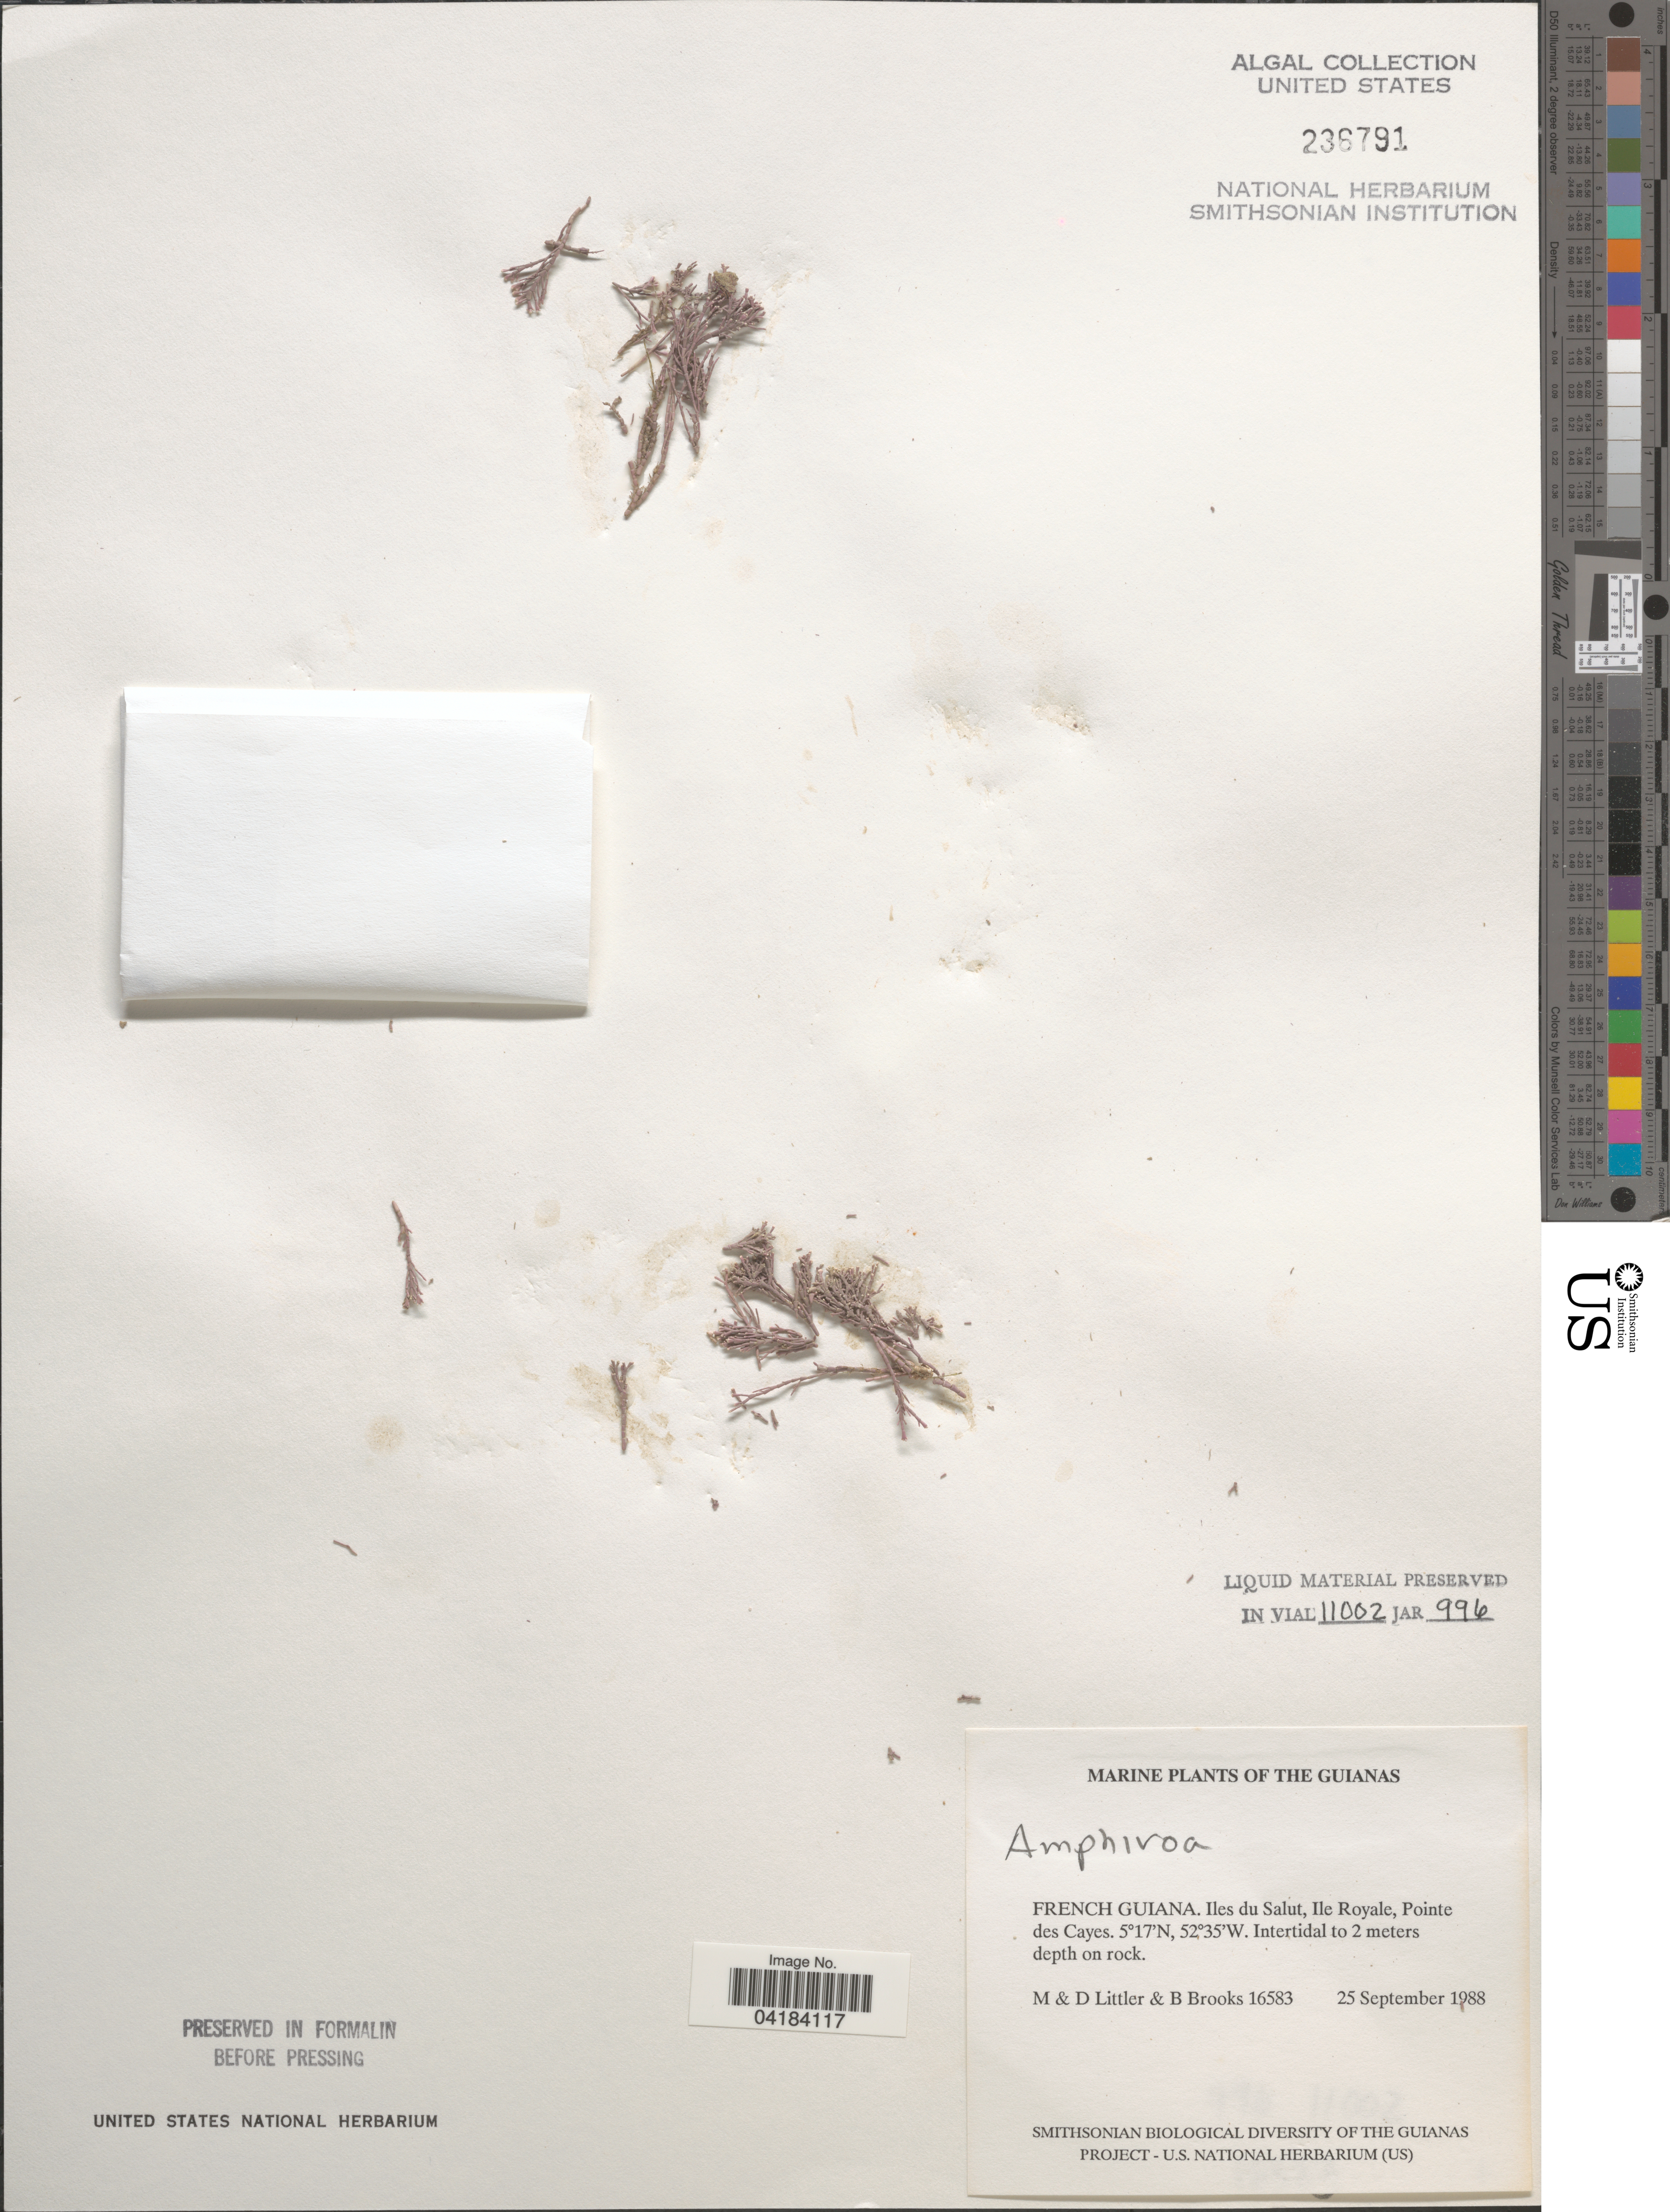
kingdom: Plantae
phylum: Rhodophyta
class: Florideophyceae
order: Corallinales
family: Lithophyllaceae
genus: Amphiroa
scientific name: Amphiroa sp.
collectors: M. Littler, D. S. Littler & B. Brooks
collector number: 16583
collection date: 1988-09-25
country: French Guiana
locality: The Guianas. Iles du Salut, Ile Royale; Pointe des Cayes.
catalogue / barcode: US 236791